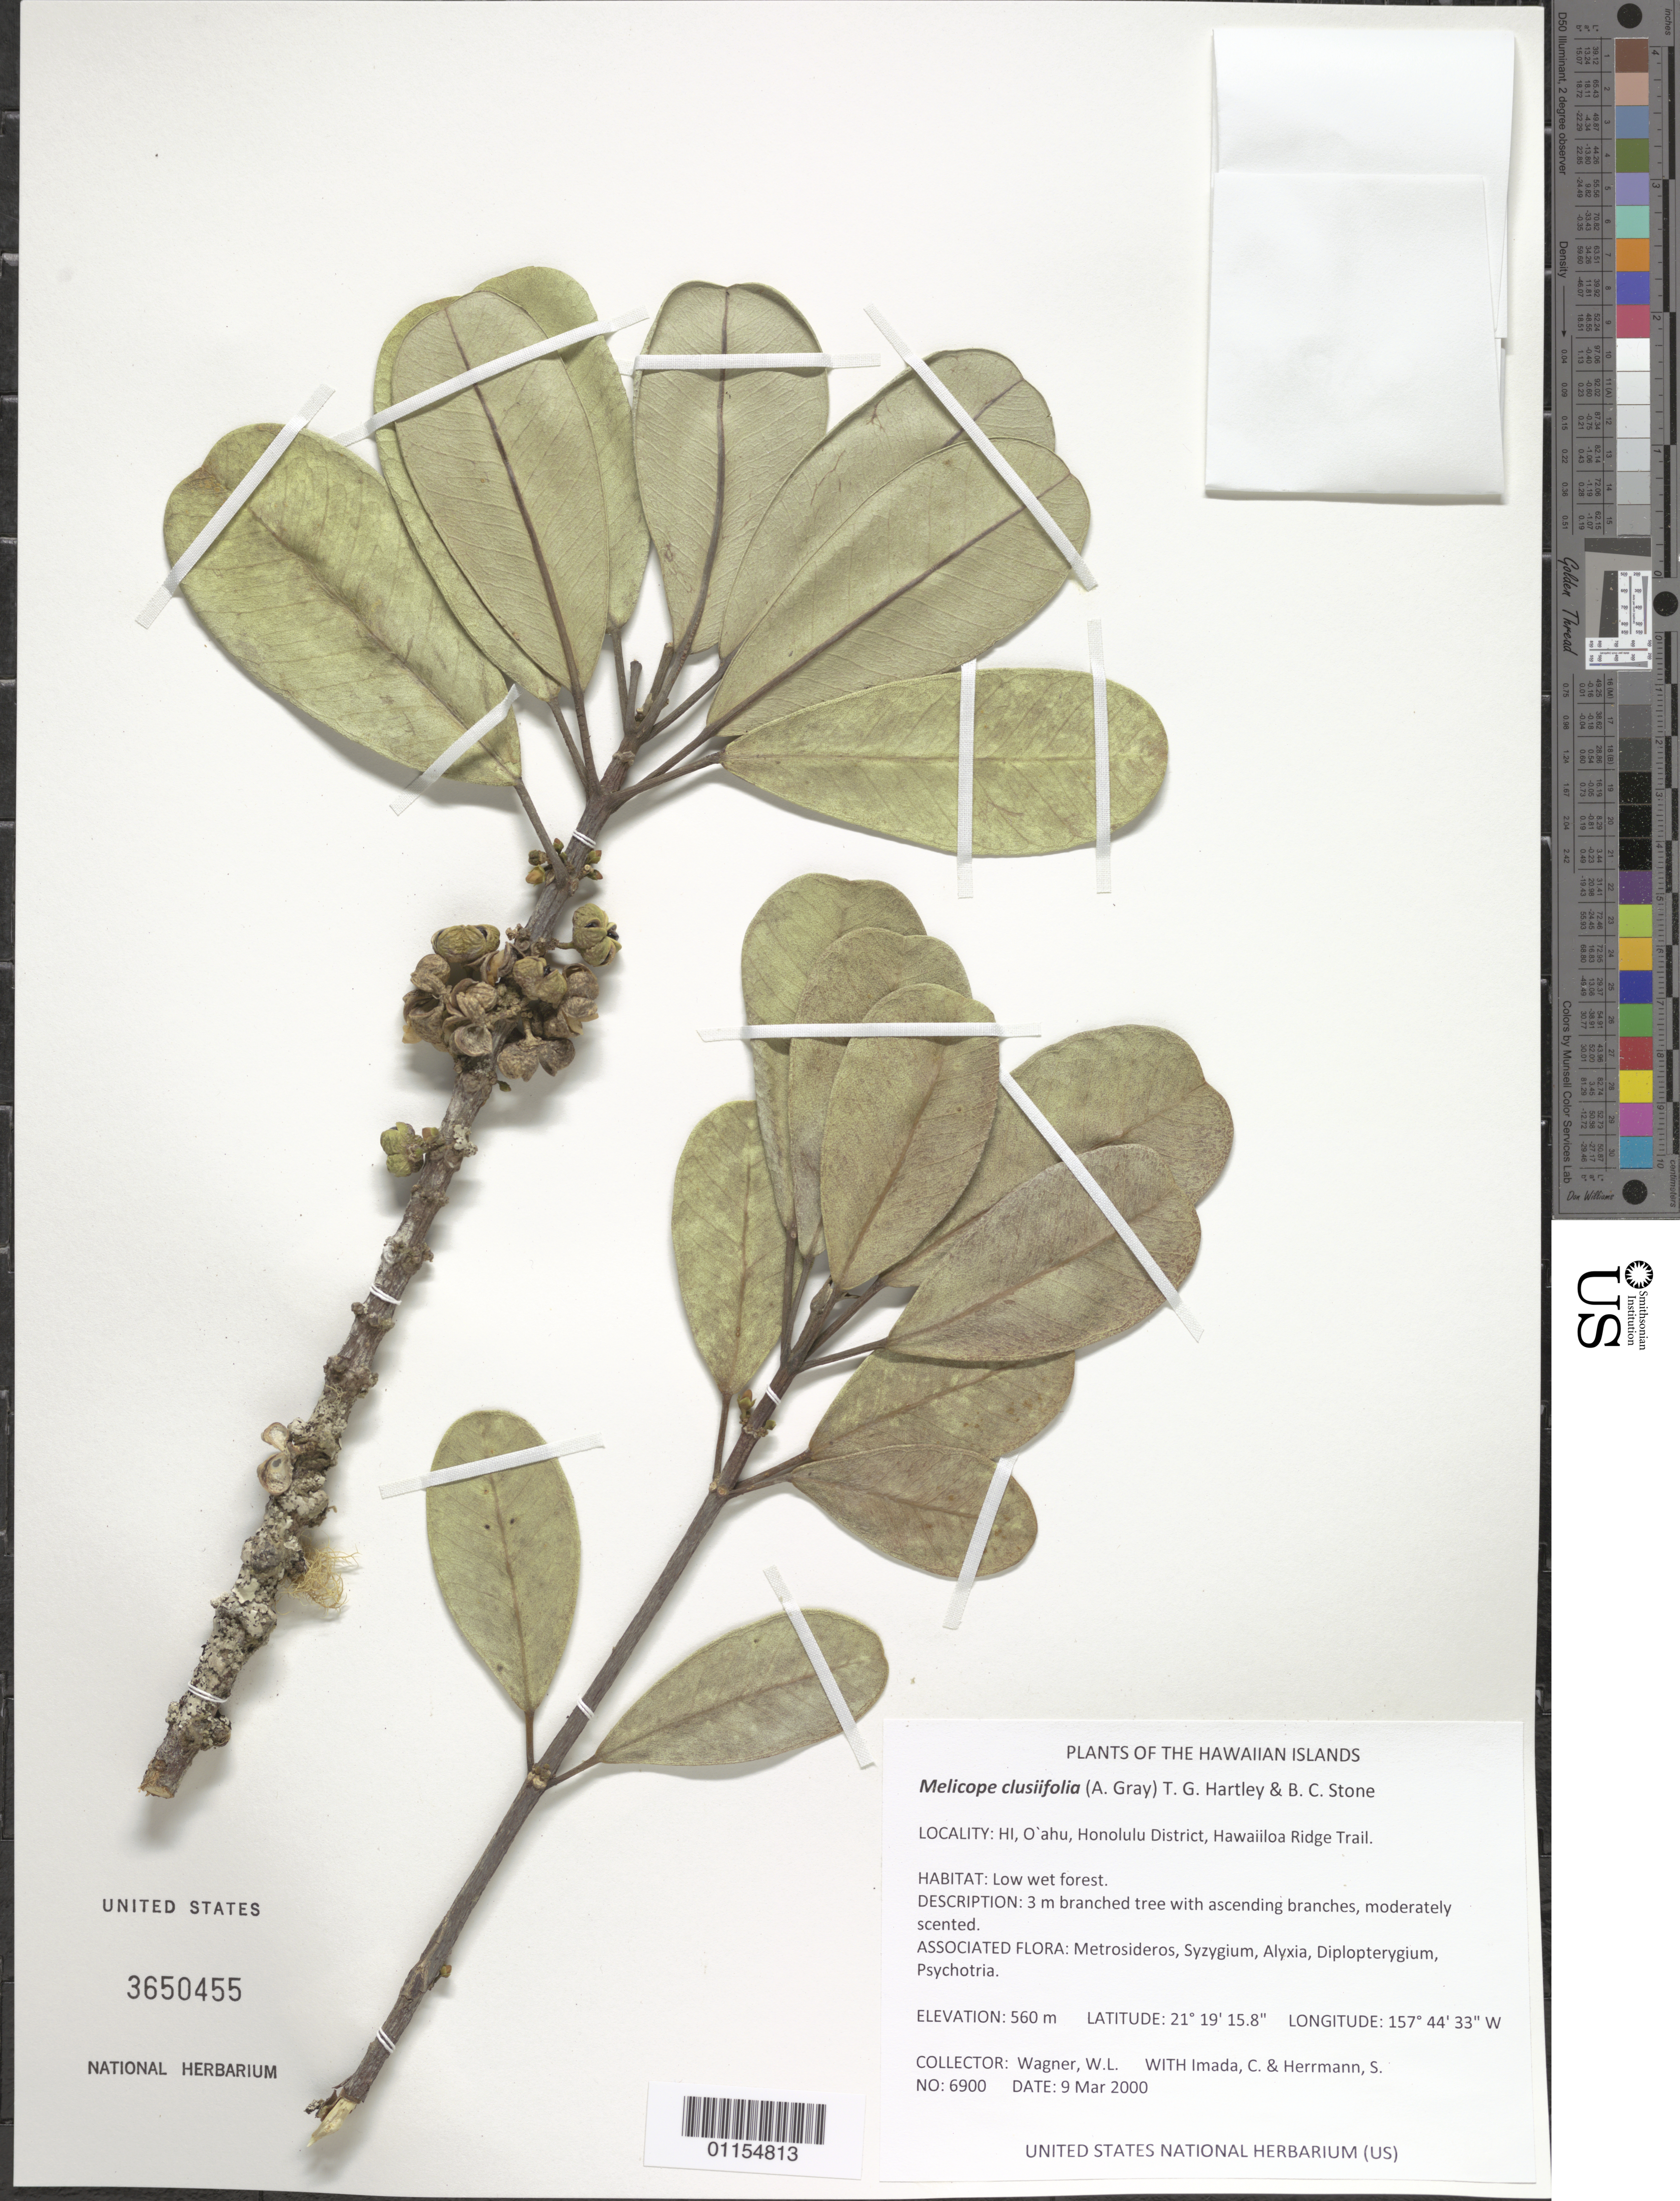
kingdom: Plantae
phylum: Tracheophyta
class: Magnoliopsida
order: Sapindales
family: Rutaceae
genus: Melicope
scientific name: Melicope clusiifolia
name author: (A. Gray) T.G. Hartley & B.C. Stone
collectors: W. L. Wagner, C. Imada & S. Herrmann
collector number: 6900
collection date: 2000-03-09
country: United States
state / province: Hawaii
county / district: Hawaii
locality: Hawaiian Islands. HI, O'ahu, Honolulu District, Hawaiiloa Ridge Trail.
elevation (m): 560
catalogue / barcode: US 3650455